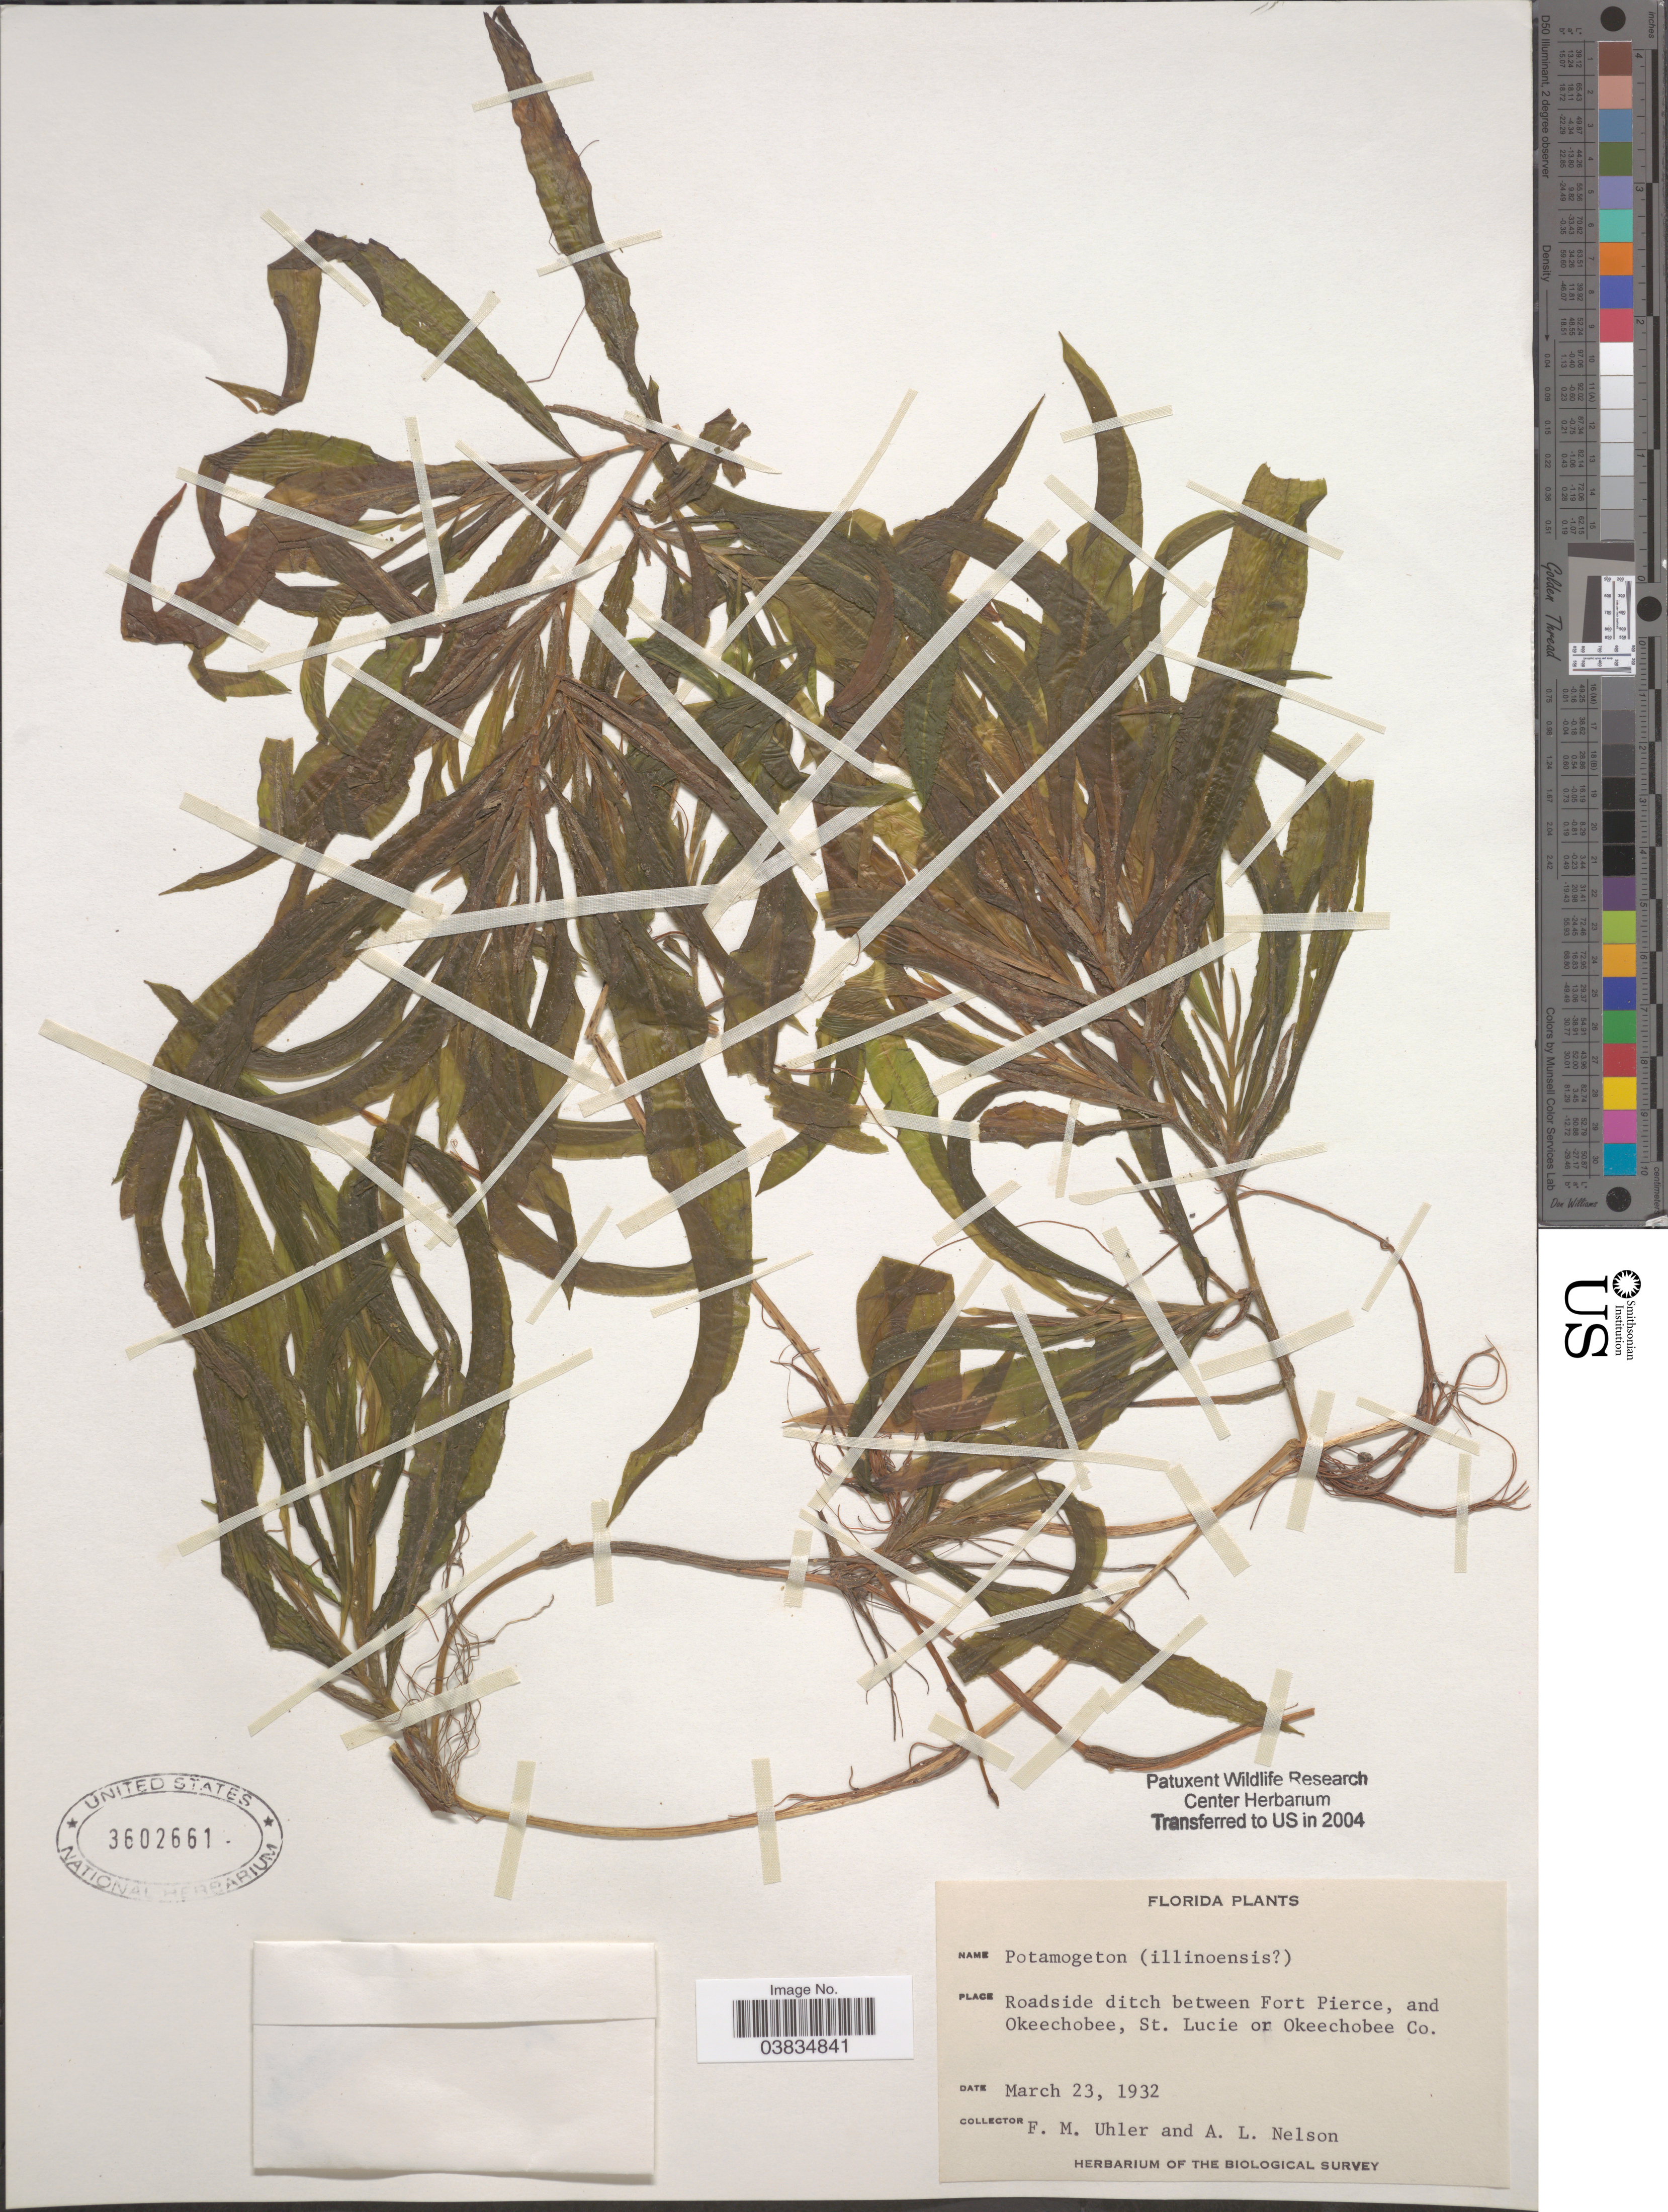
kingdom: Plantae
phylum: Tracheophyta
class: Liliopsida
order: Alismatales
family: Potamogetonaceae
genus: Potamogeton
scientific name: Potamogeton illinoensis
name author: Morong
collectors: F. M. Uhler & A. L. Nelson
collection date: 1932-03-23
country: United States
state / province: Florida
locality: Roadside ditch between Fort Pierce, and Okeechobee, St. Lucie or Okeechobee Co.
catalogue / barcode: US 3602661